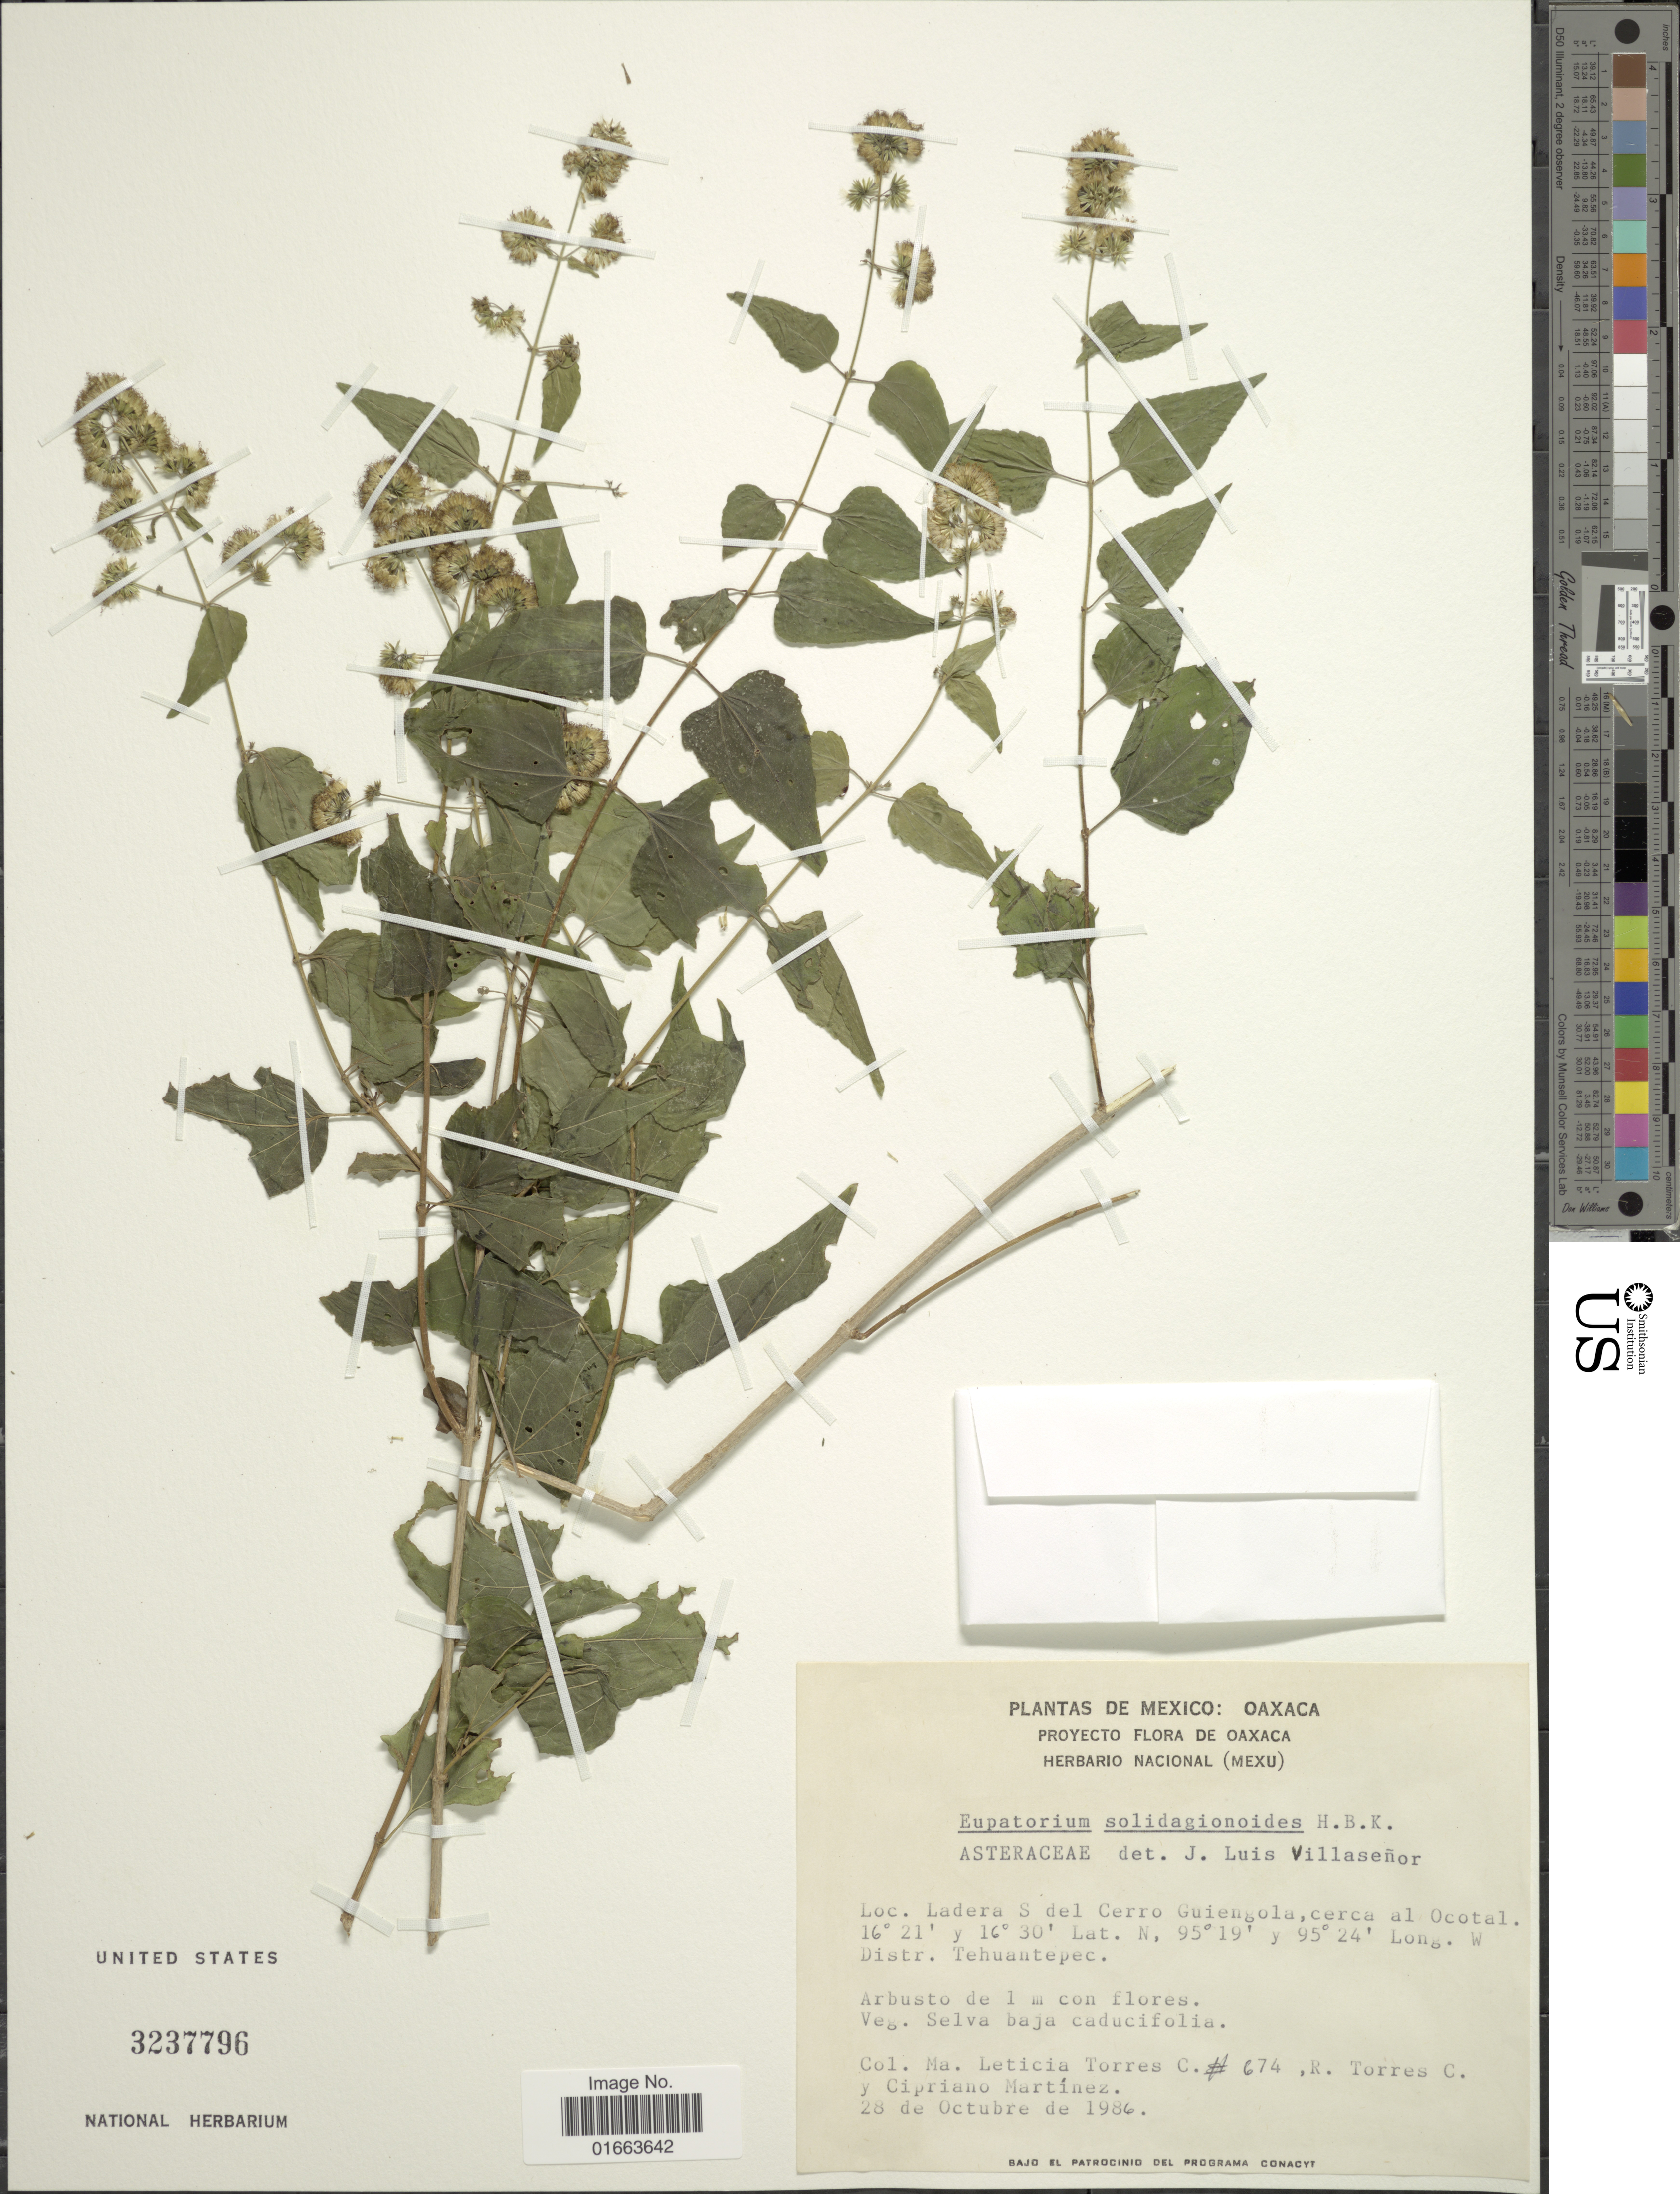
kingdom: Plantae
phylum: Tracheophyta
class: Magnoliopsida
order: Asterales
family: Asteraceae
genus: Koanophyllon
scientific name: Koanophyllon solidaginoides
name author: (Kunth) R.M. King & H. Rob.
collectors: M. L. Torres Colin, R. Torres C. & C. Martínez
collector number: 674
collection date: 1986-10-28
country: Mexico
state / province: Oaxaca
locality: Ladera S del Cerro Guiengola, cerca al Ocotal, Distr. Tehuantepec, veg. Selva baja caducifolia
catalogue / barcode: US 3237796